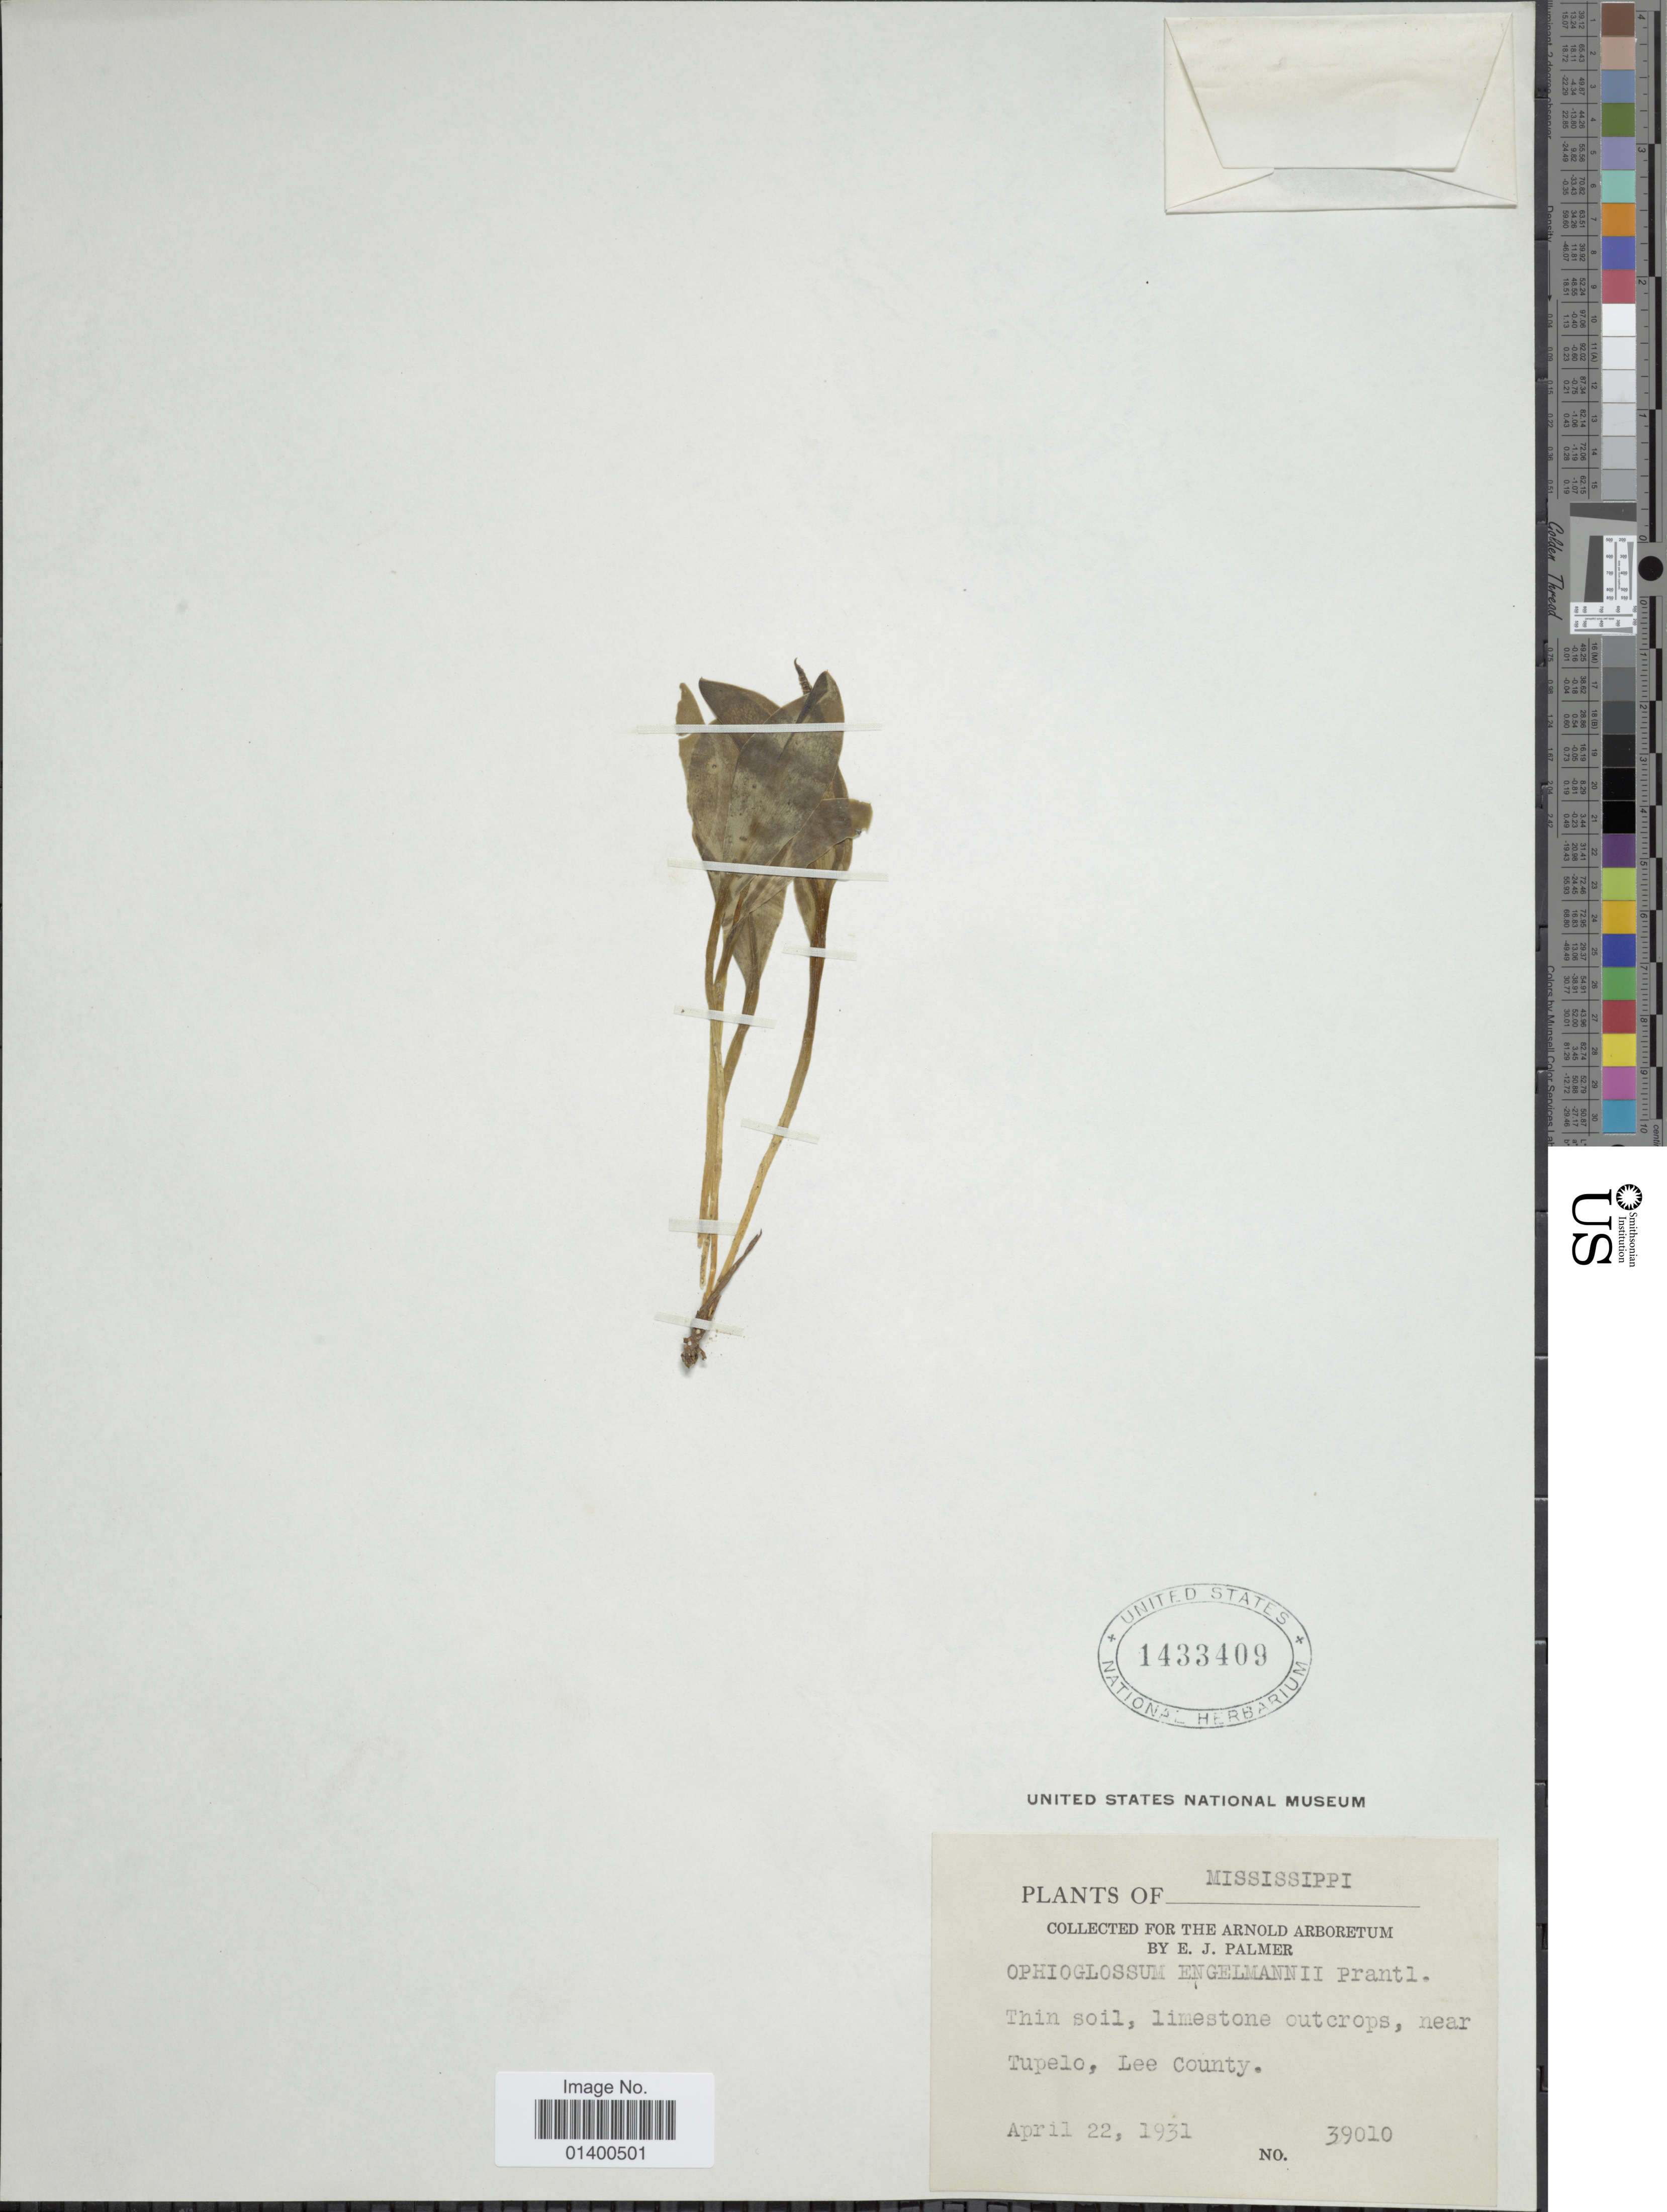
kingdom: Plantae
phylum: Tracheophyta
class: Polypodiopsida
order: Ophioglossales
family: Ophioglossaceae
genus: Ophioglossum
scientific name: Ophioglossum engelmannii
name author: Prantl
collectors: E. J. Palmer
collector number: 39010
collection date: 1931-04-22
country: United States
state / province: Mississippi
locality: Near Tupelo, Lee County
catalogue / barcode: US 1433409